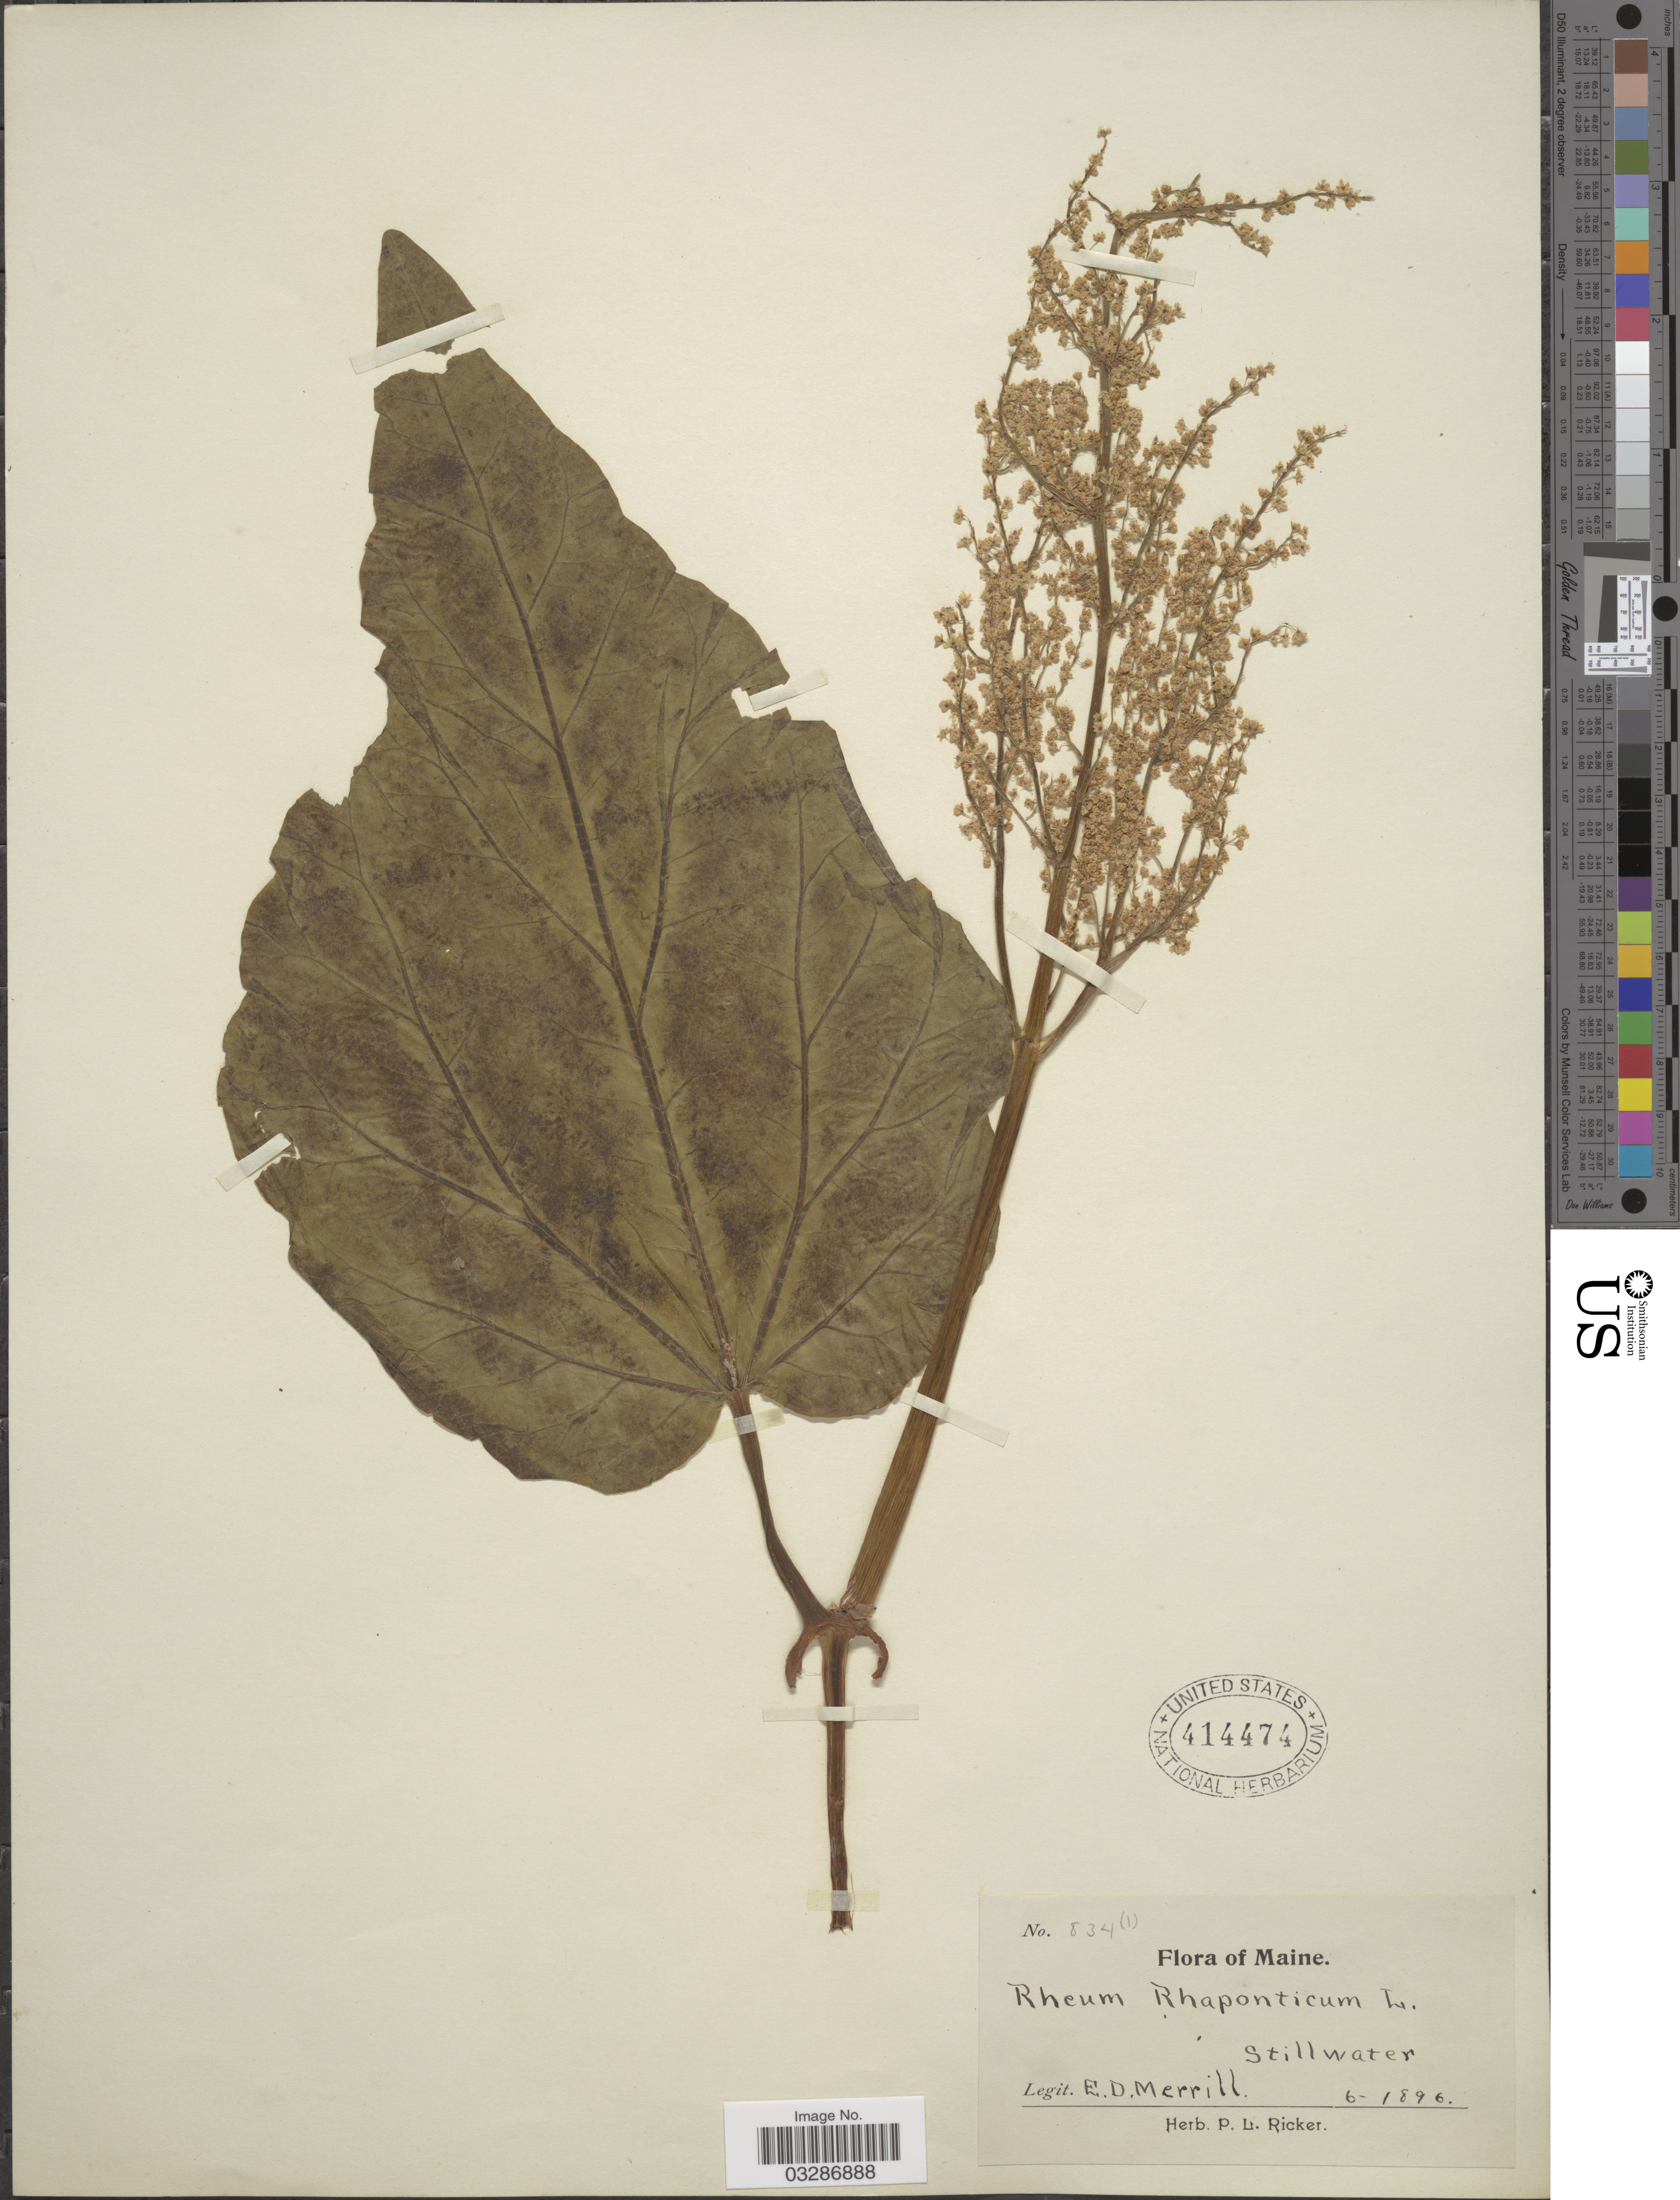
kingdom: Plantae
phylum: Tracheophyta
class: Magnoliopsida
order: Caryophyllales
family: Polygonaceae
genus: Rheum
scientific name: Rheum rhaponticum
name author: L.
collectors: E. D. Merrill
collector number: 834(1)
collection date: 1896-06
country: United States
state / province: Maine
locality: Stillwater.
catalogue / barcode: US 414474